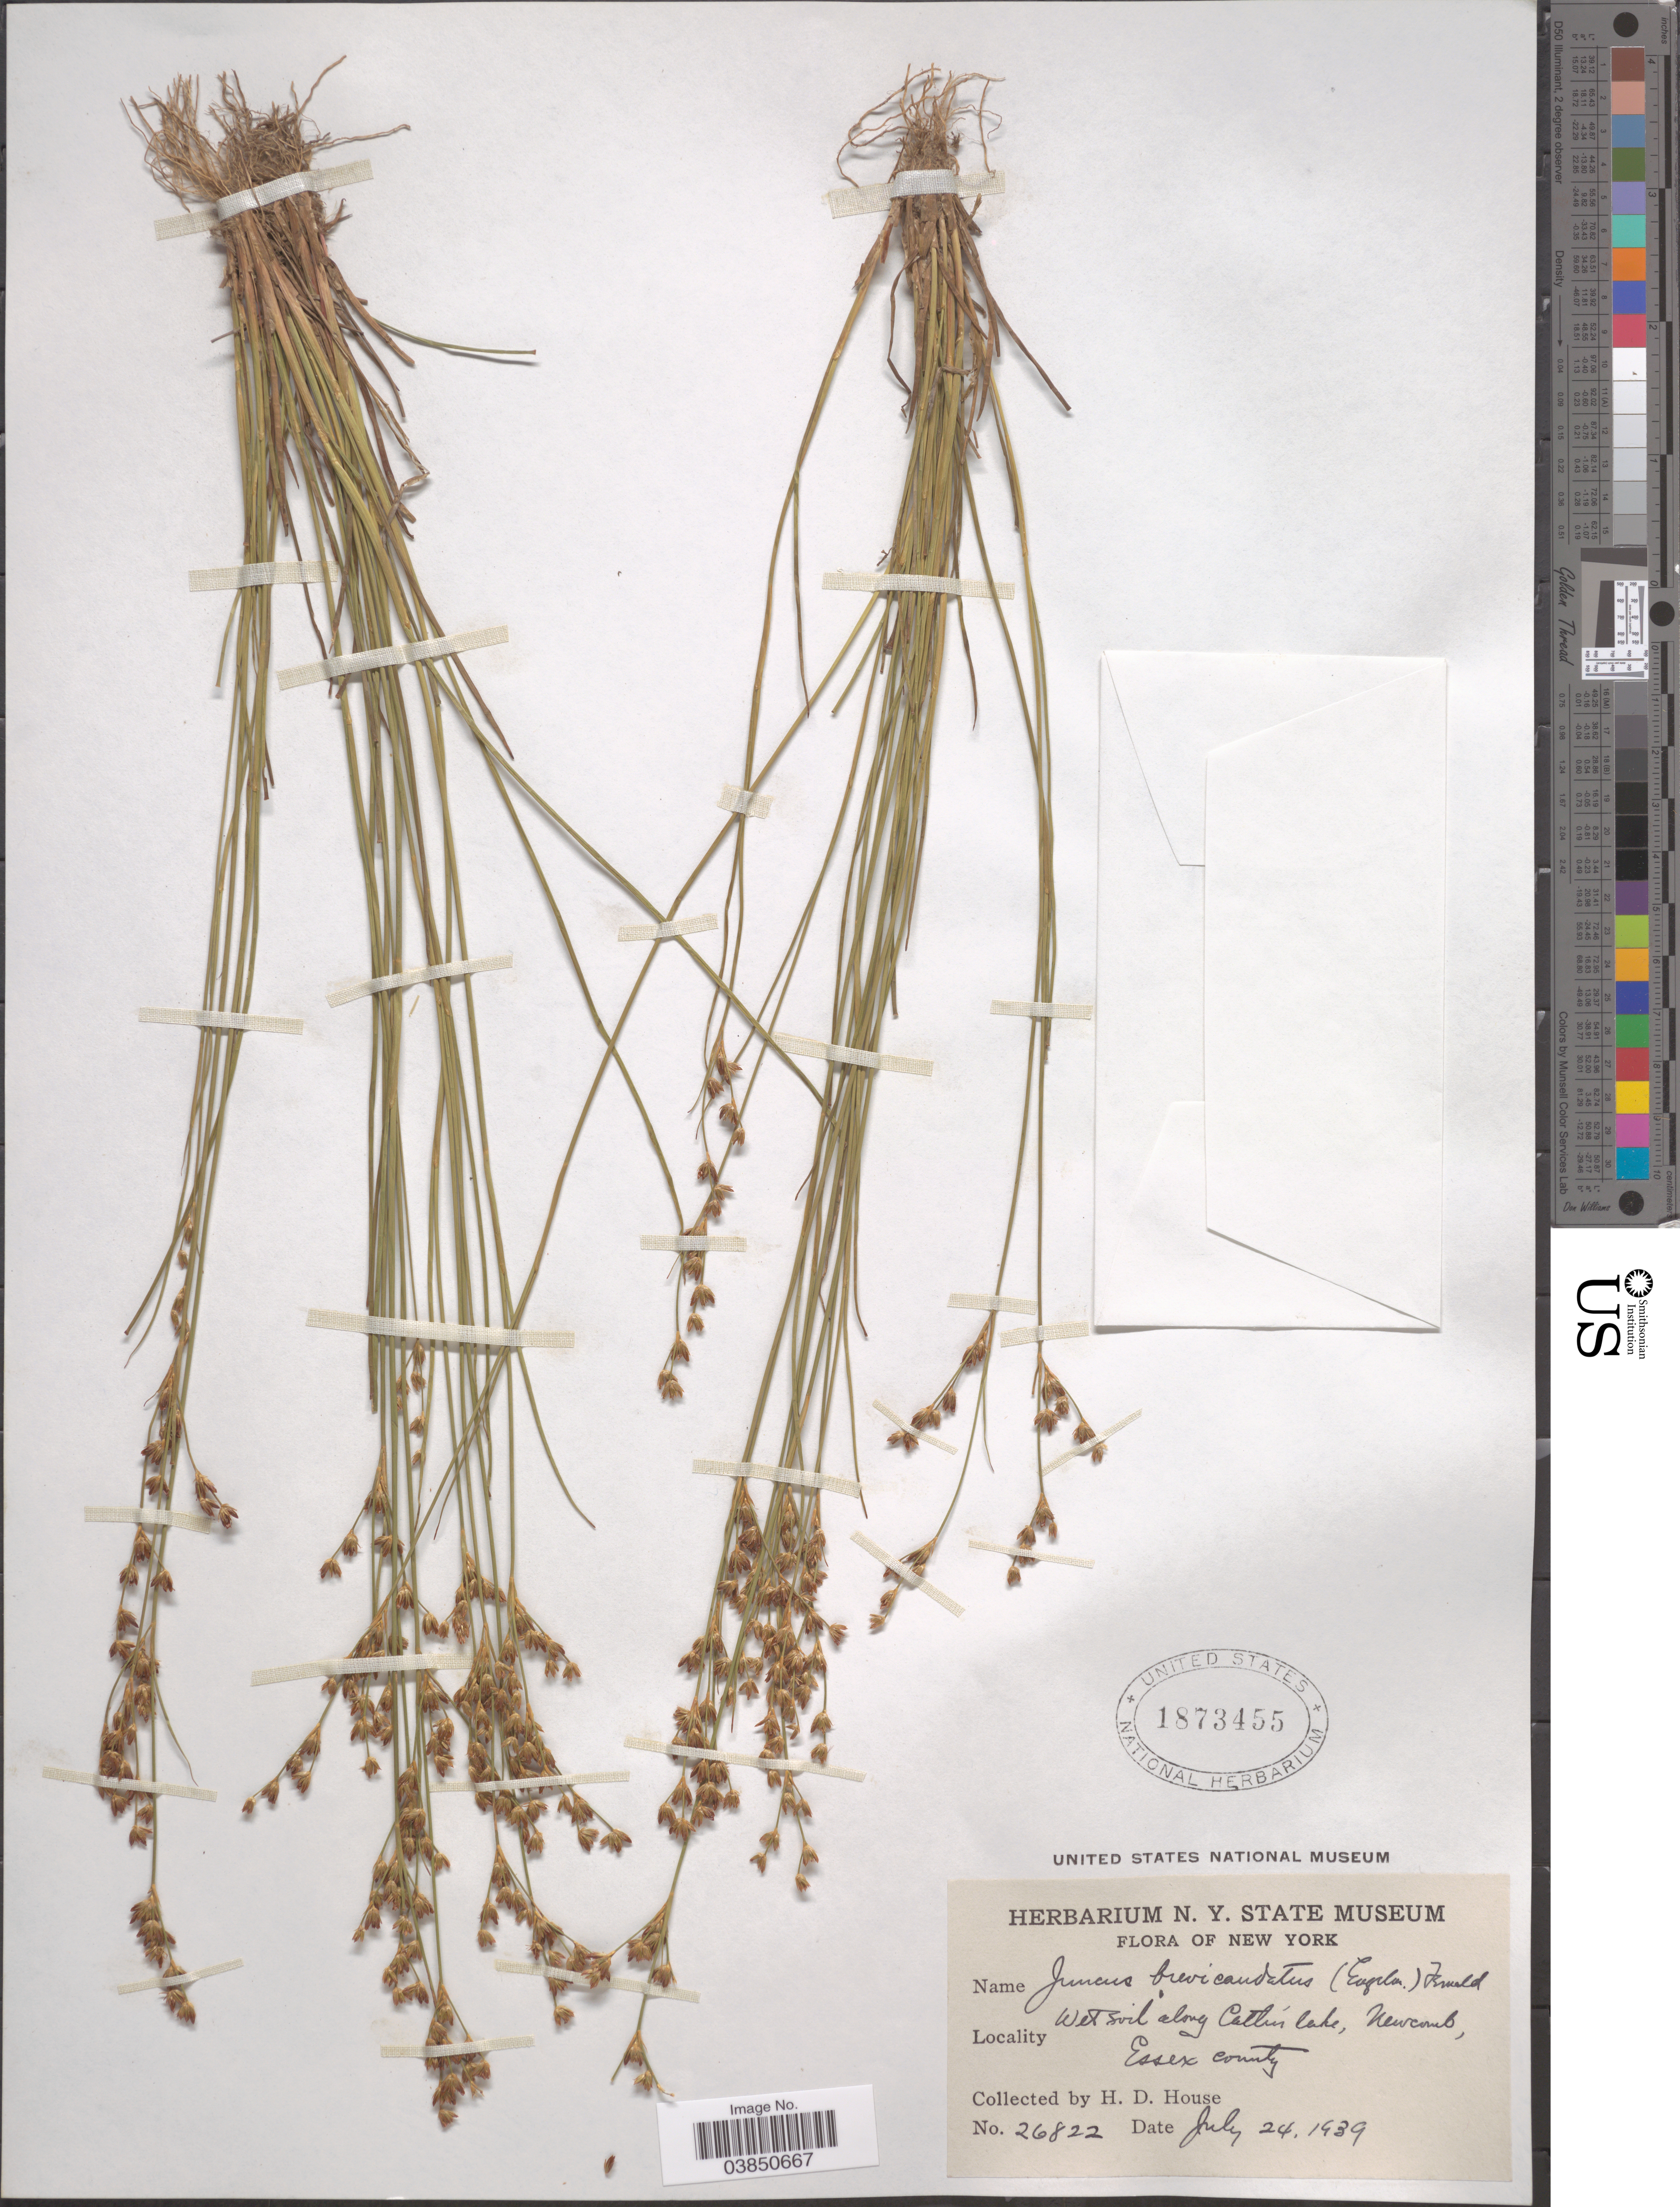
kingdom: Plantae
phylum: Tracheophyta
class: Liliopsida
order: Poales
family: Juncaceae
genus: Juncus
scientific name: Juncus brevicaudatus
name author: (Engelm.) Fernald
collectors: H. D. House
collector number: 26822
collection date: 1939-07-24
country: United States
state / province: New York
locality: Along Catlin lake, Newcomb, Essex county.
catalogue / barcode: US 1783455